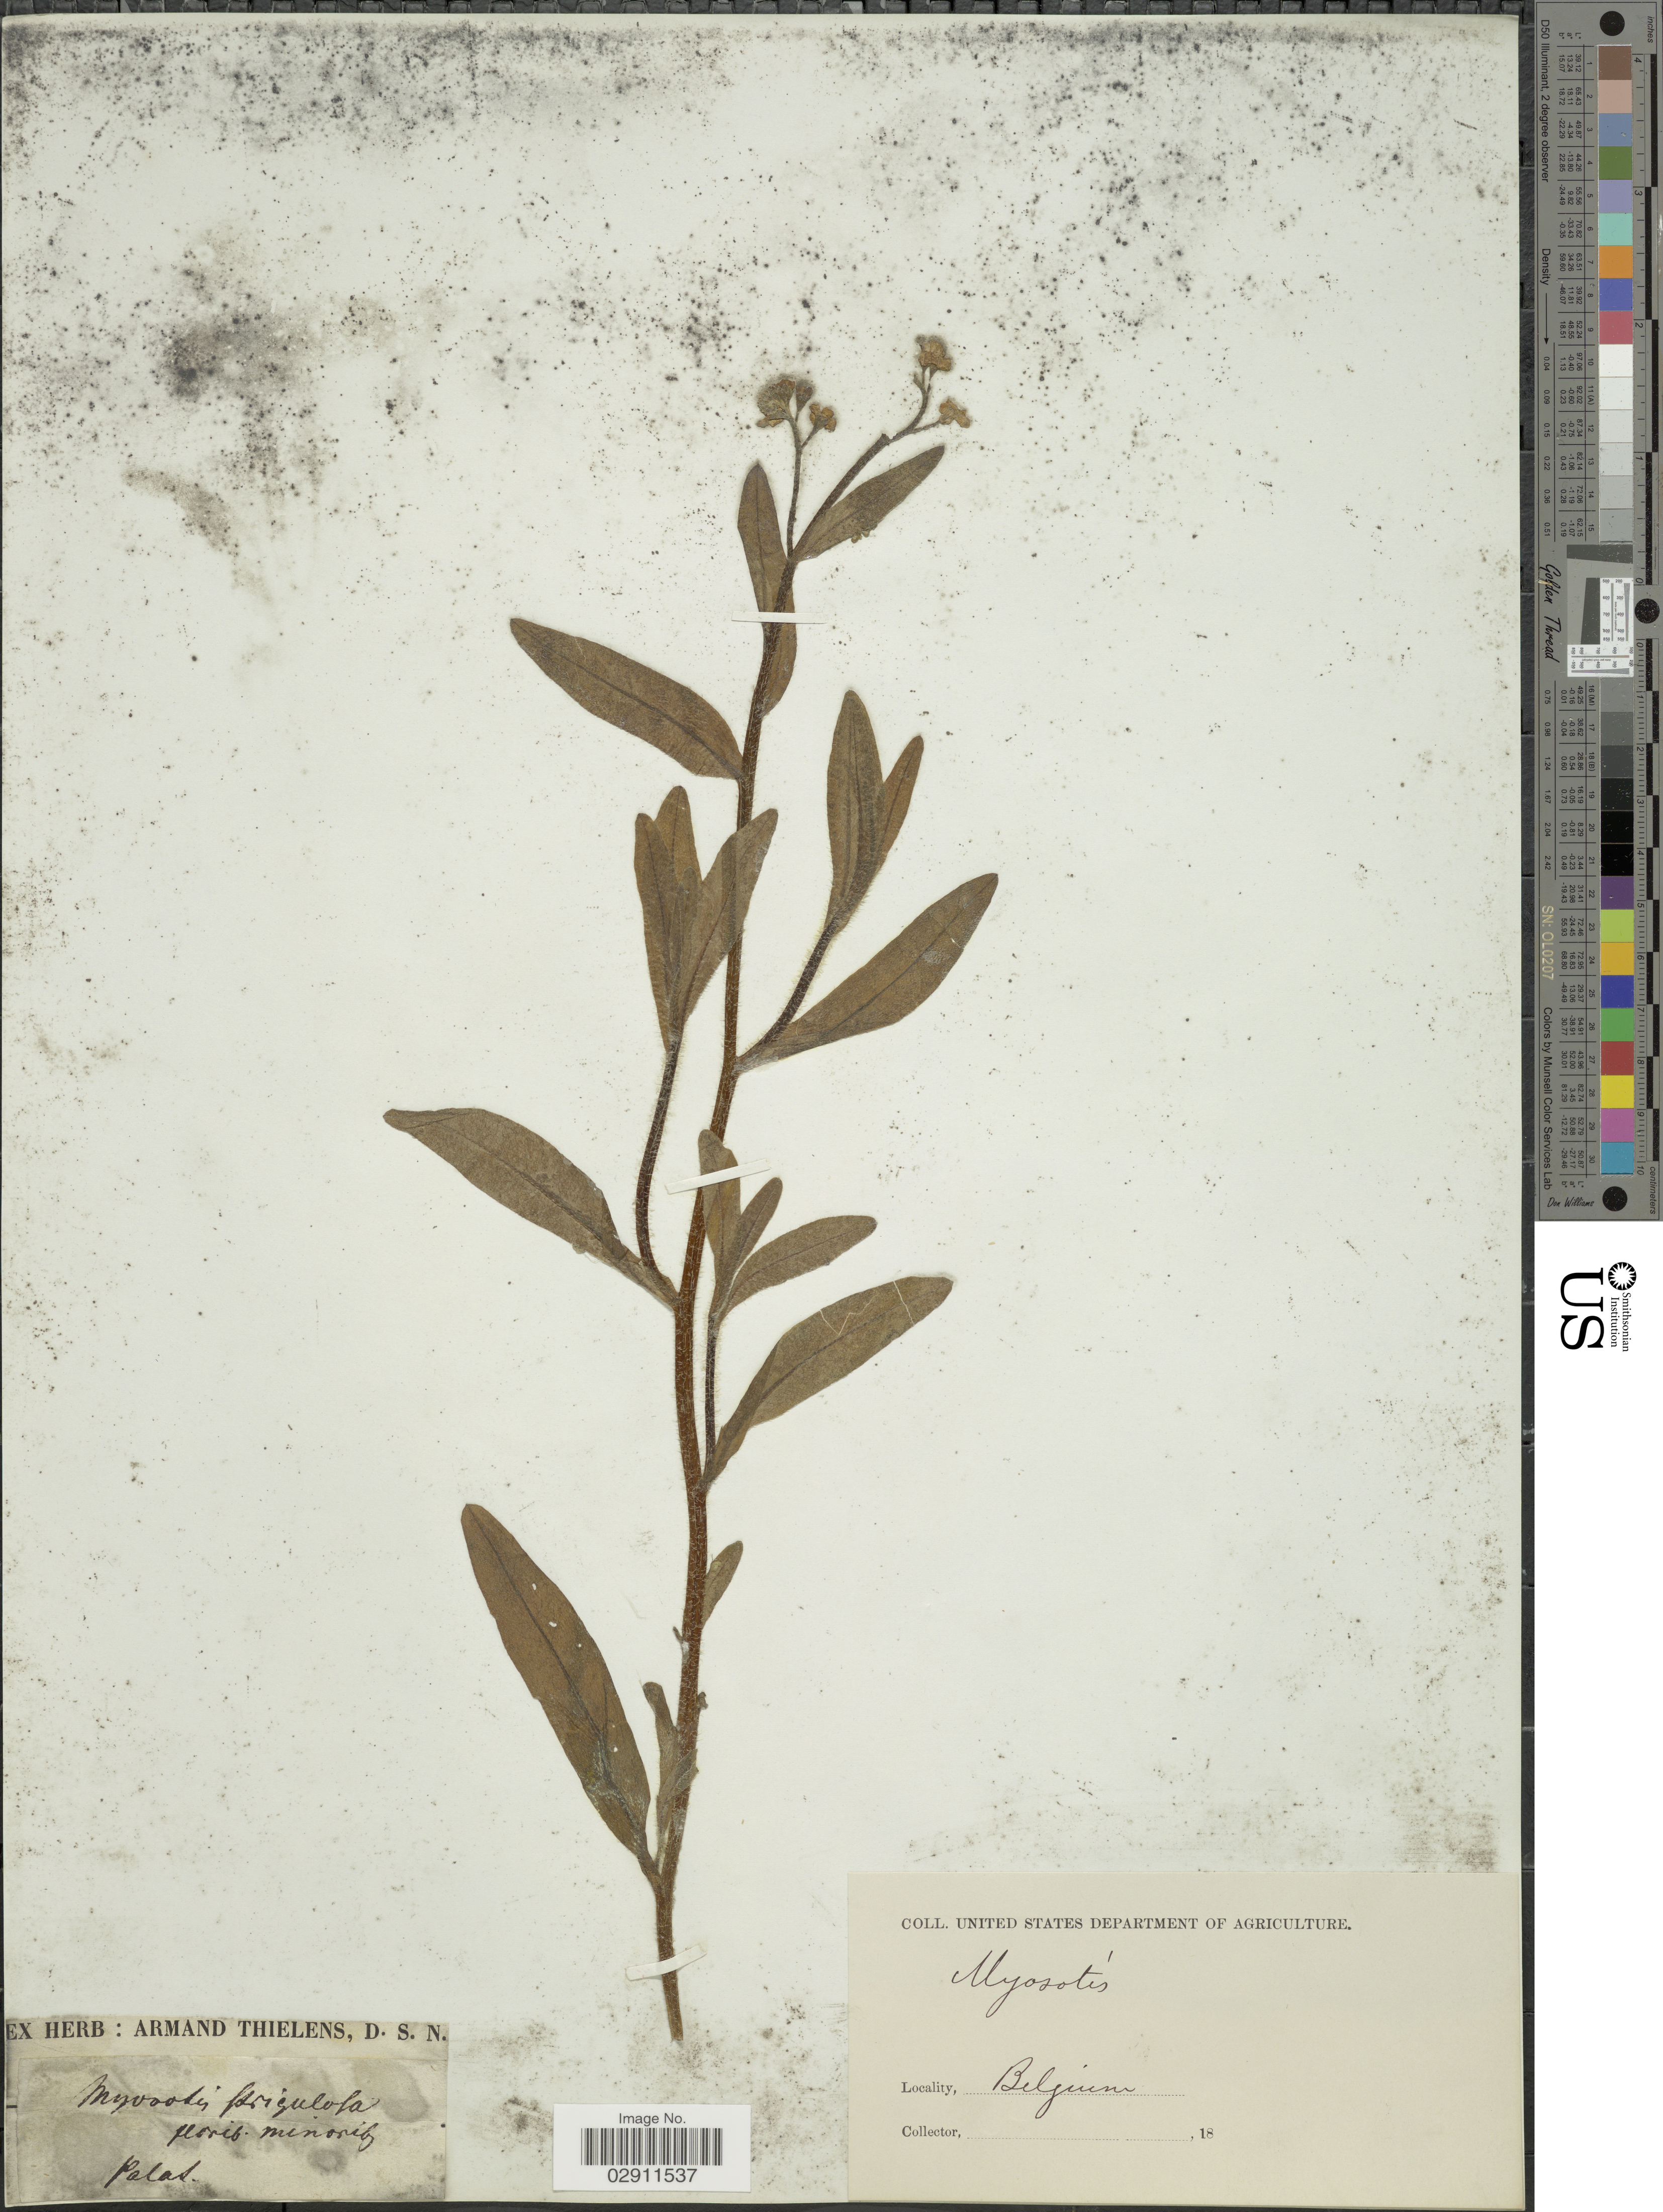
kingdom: Plantae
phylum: Tracheophyta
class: Magnoliopsida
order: Boraginales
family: Boraginaceae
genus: Myosotis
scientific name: Myosotis strigulosa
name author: Rchb.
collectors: ex herb. Armand Thielens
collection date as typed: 18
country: Belgium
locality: Palas.